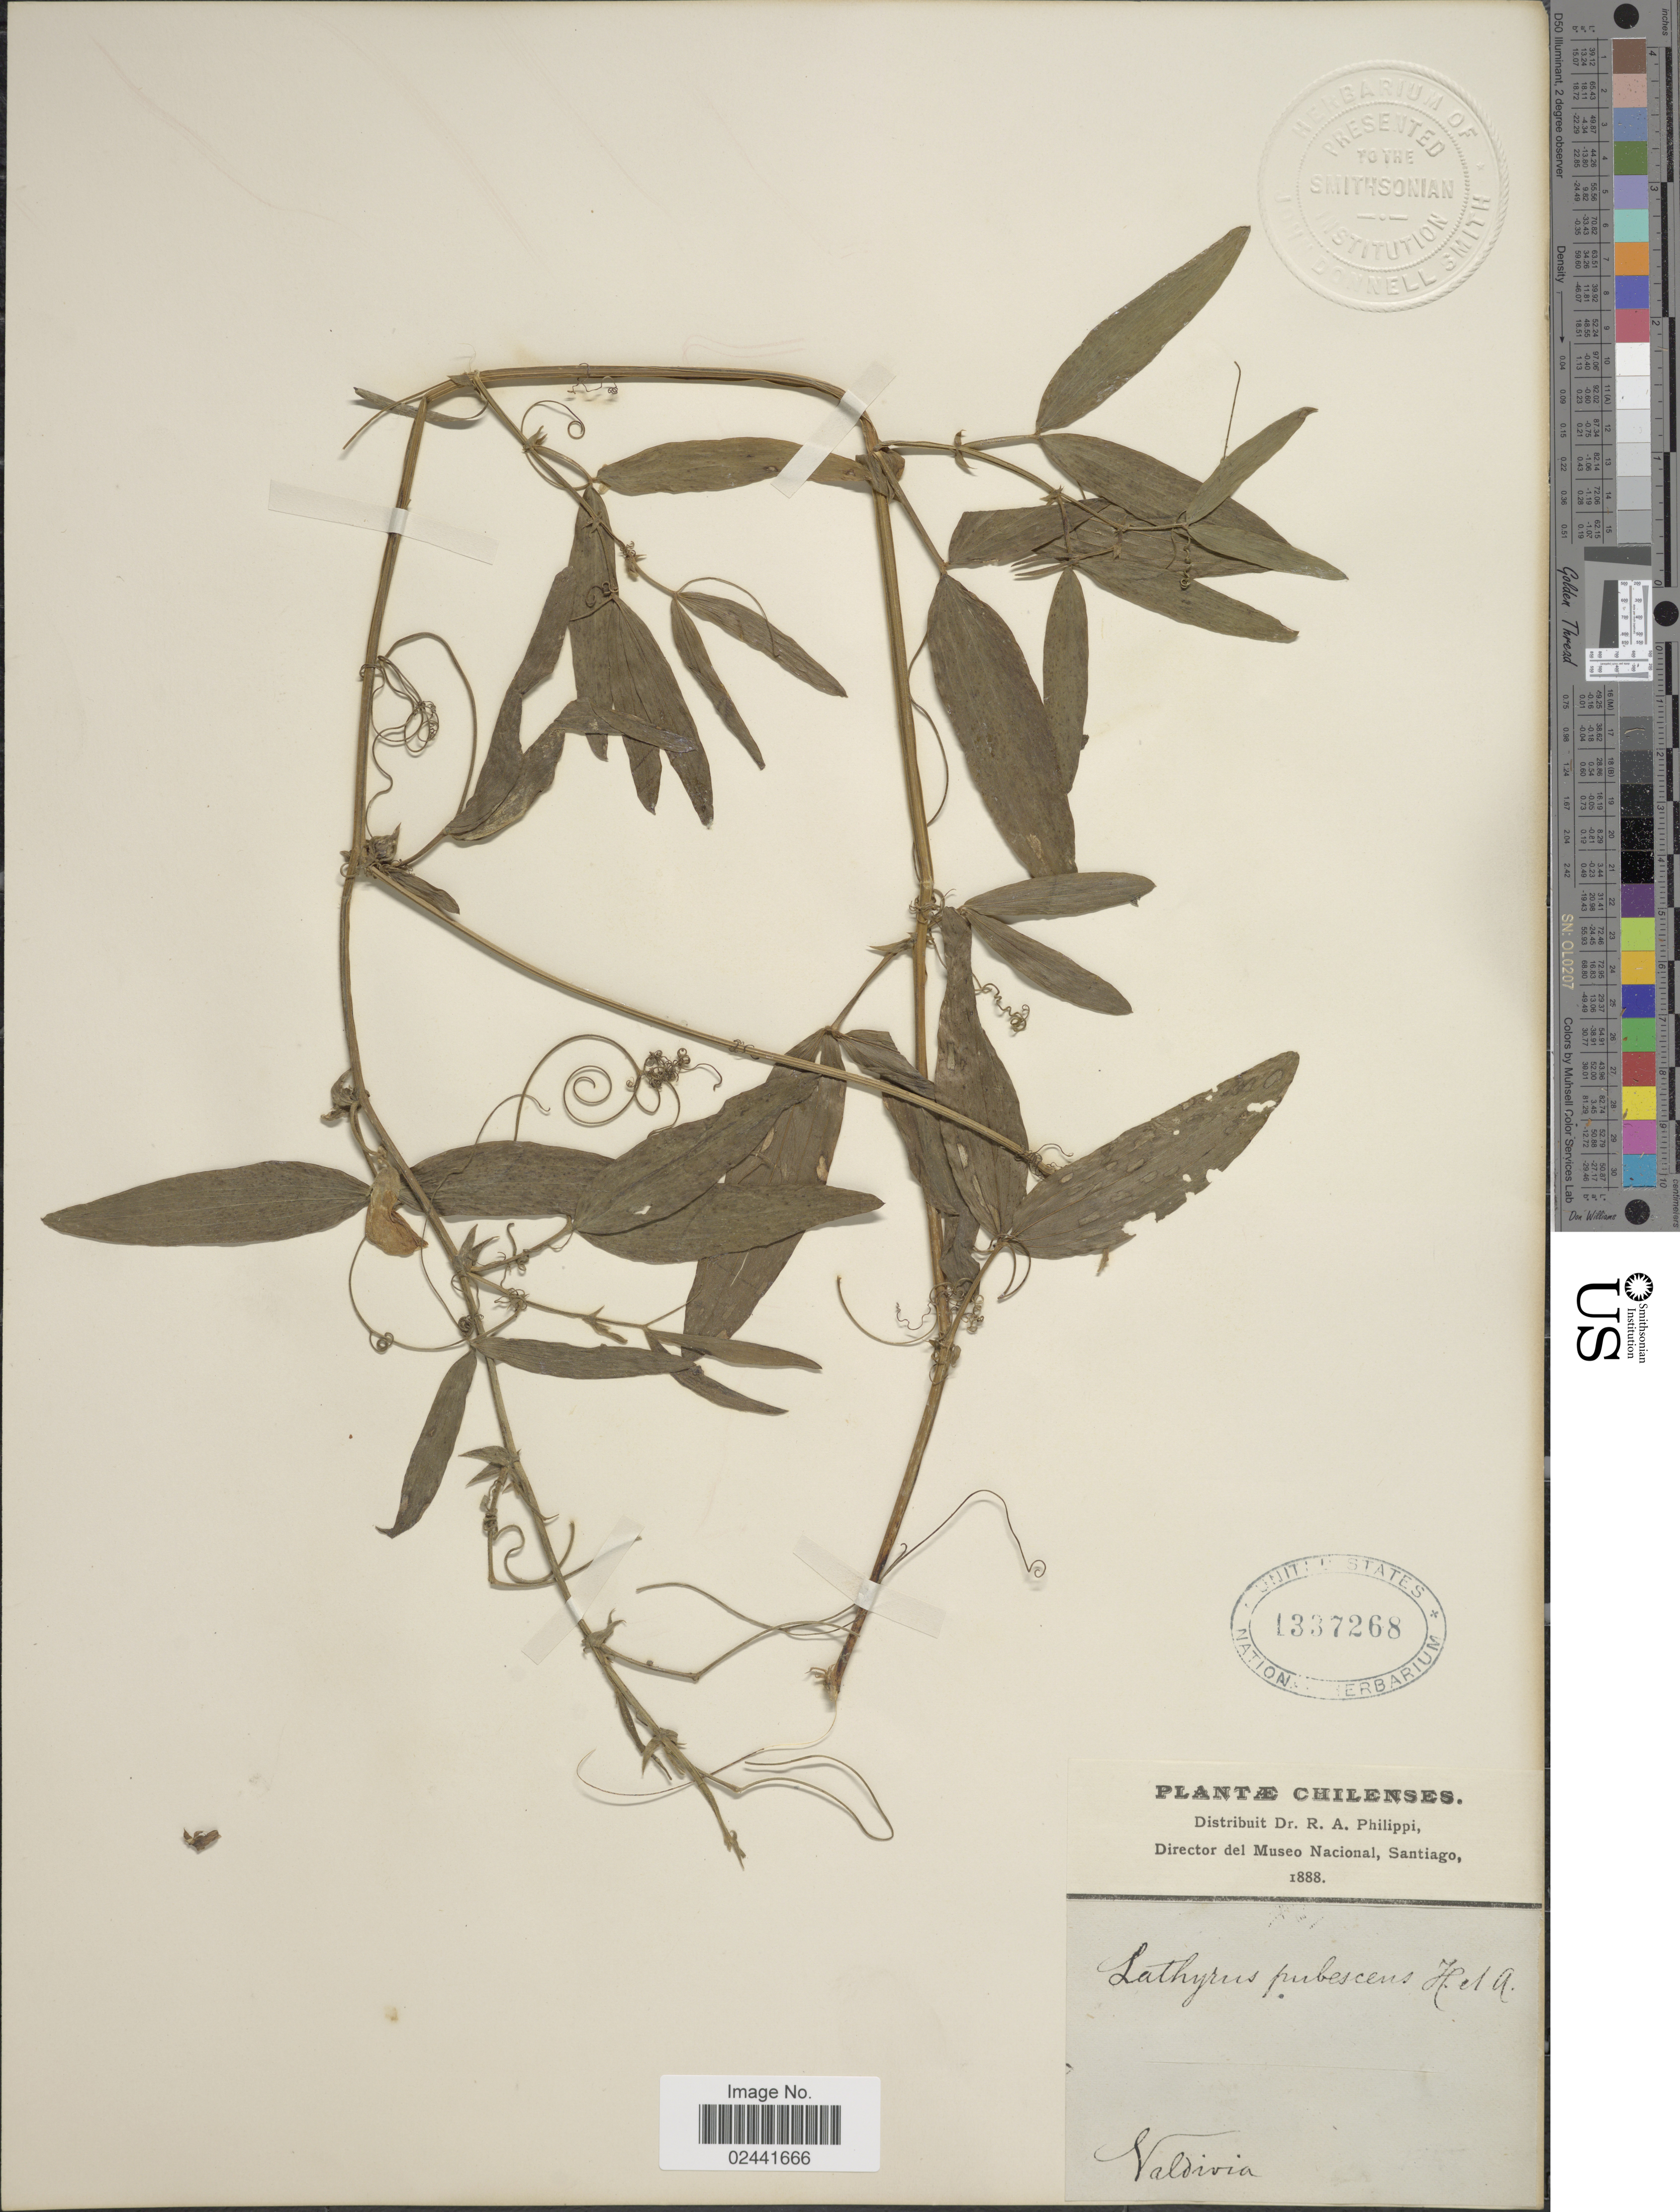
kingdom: Plantae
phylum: Tracheophyta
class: Magnoliopsida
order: Fabales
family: Fabaceae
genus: Lathyrus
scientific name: Lathyrus pubescens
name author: Hook. & Arn.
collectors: R. A. Philippi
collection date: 1888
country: Chile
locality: Valdivia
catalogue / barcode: US 1337268